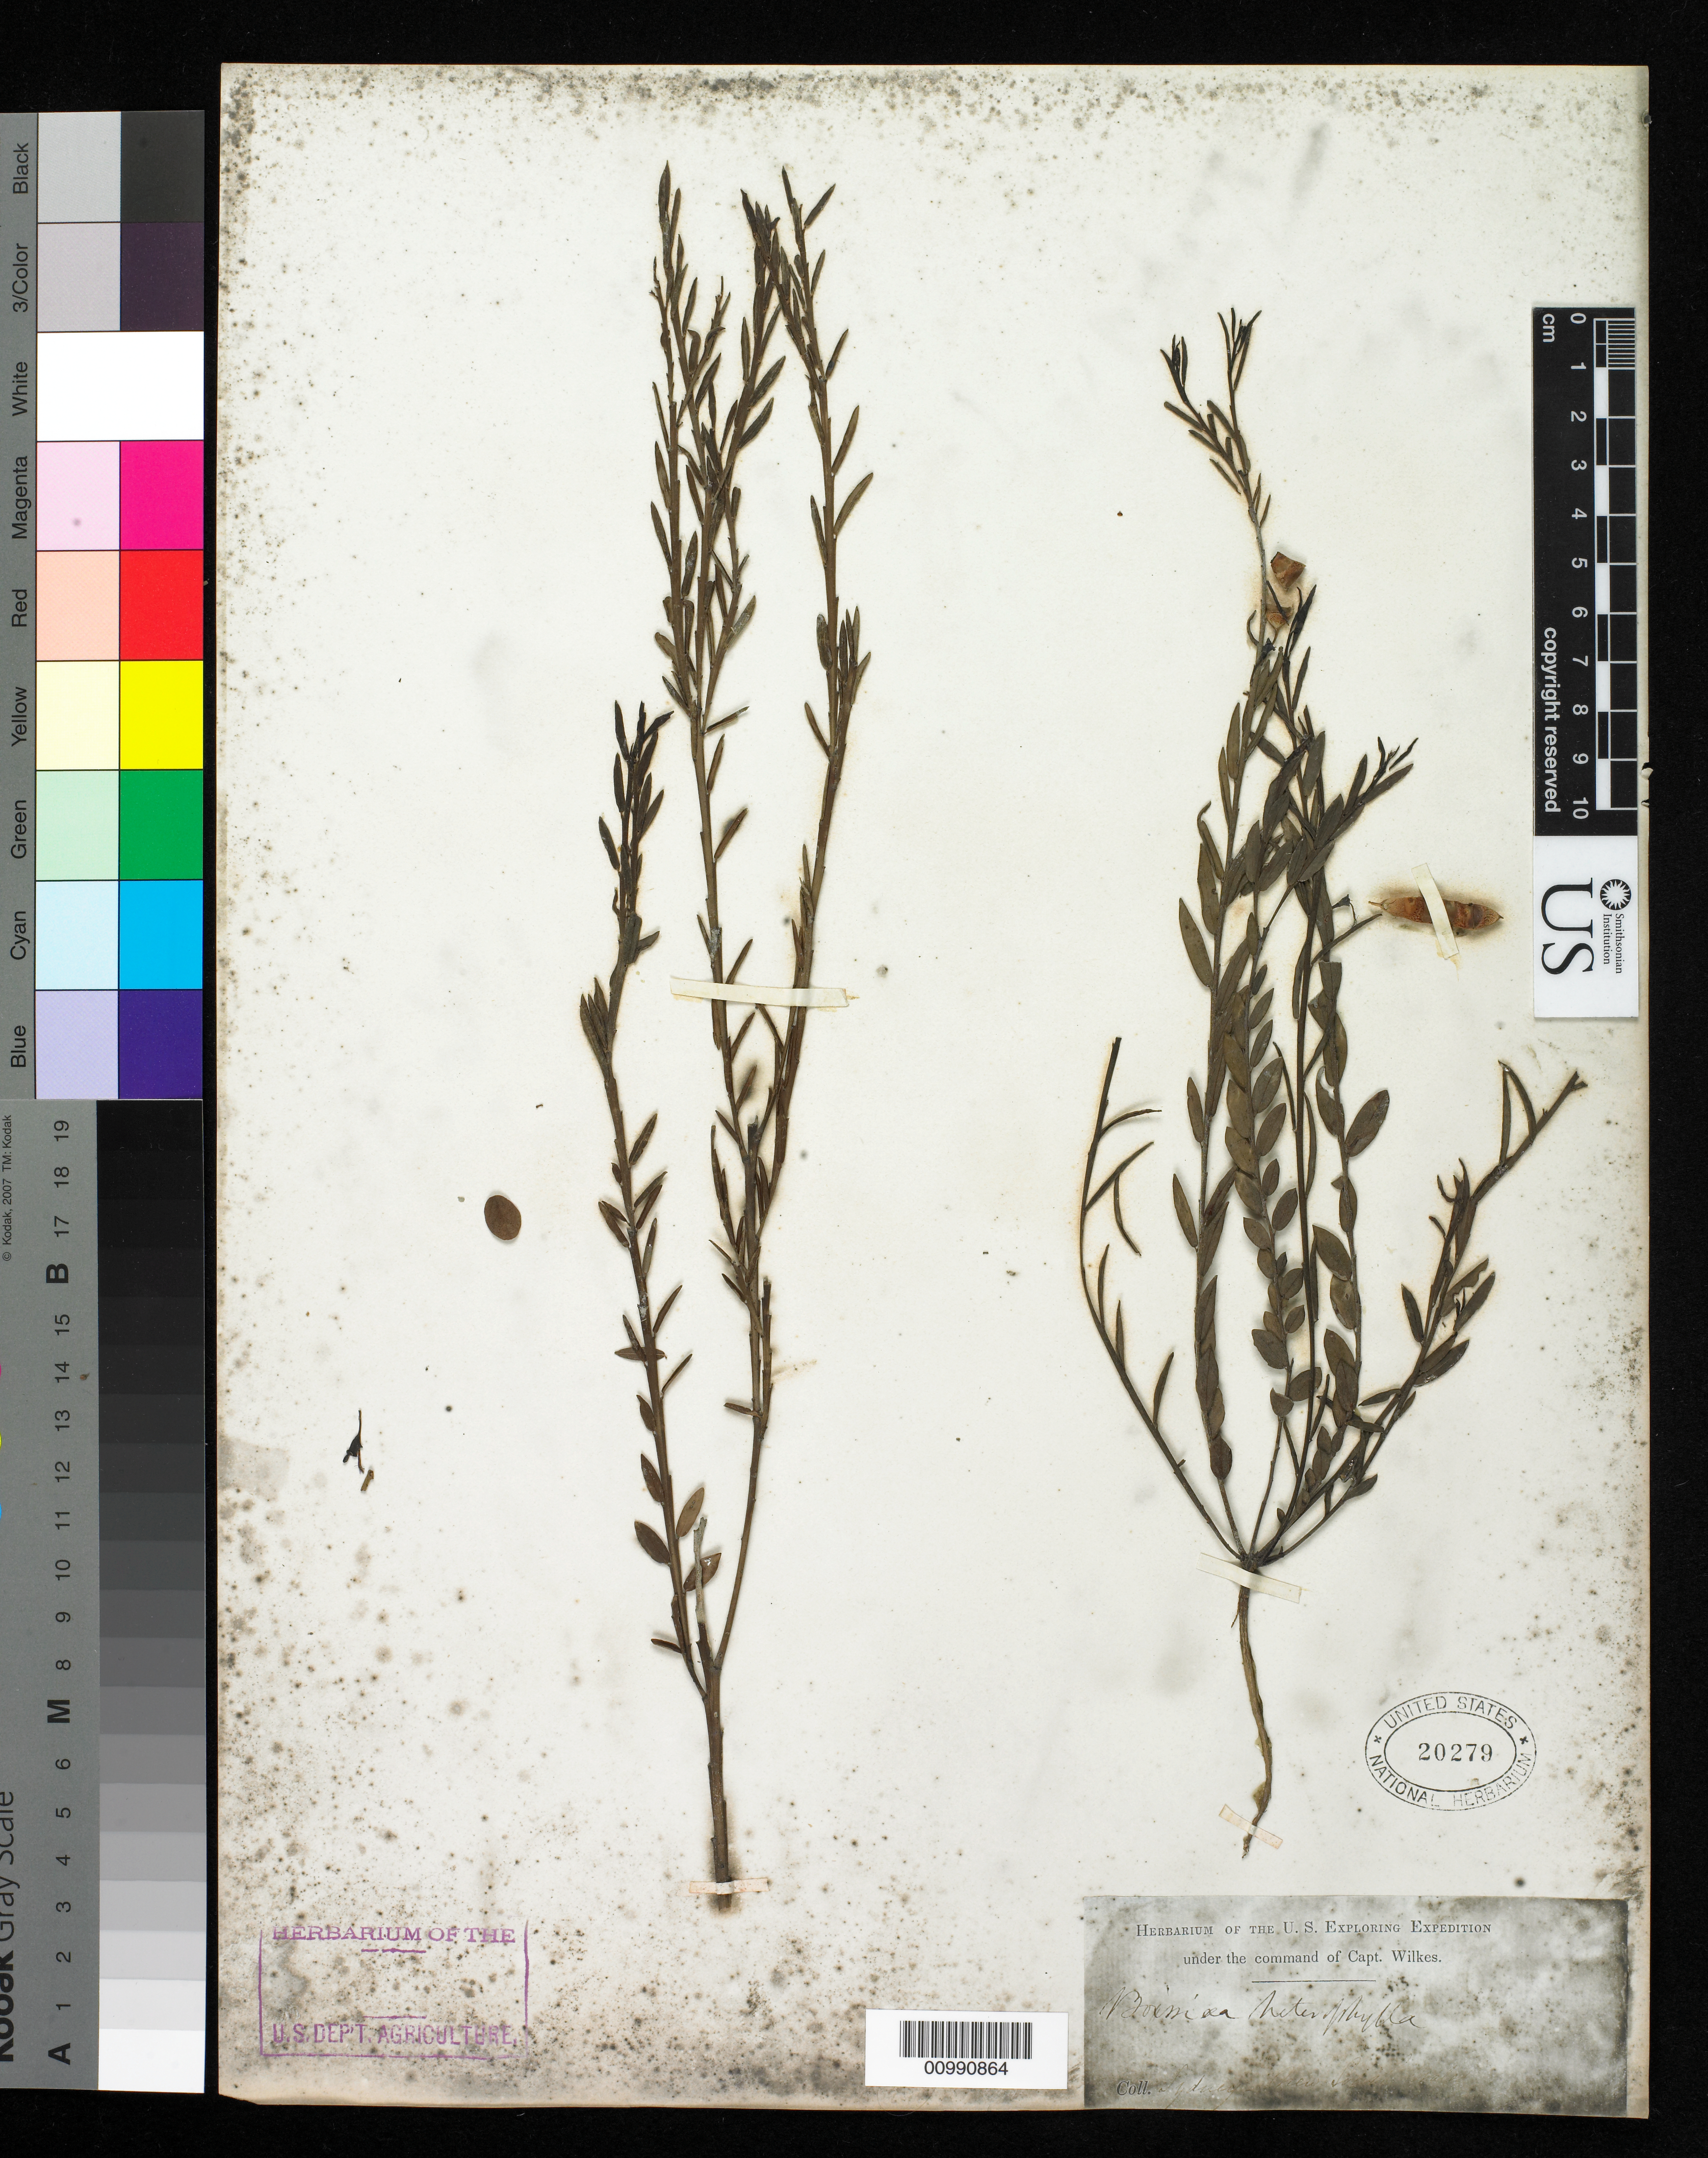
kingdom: Plantae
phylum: Tracheophyta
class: Magnoliopsida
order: Fabales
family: Fabaceae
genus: Bossiaea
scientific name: Bossiaea heterophylla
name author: Vent.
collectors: Wilkes Explor. Exped.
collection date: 1838/1842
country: Australia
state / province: New South Wales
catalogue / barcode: US 20279